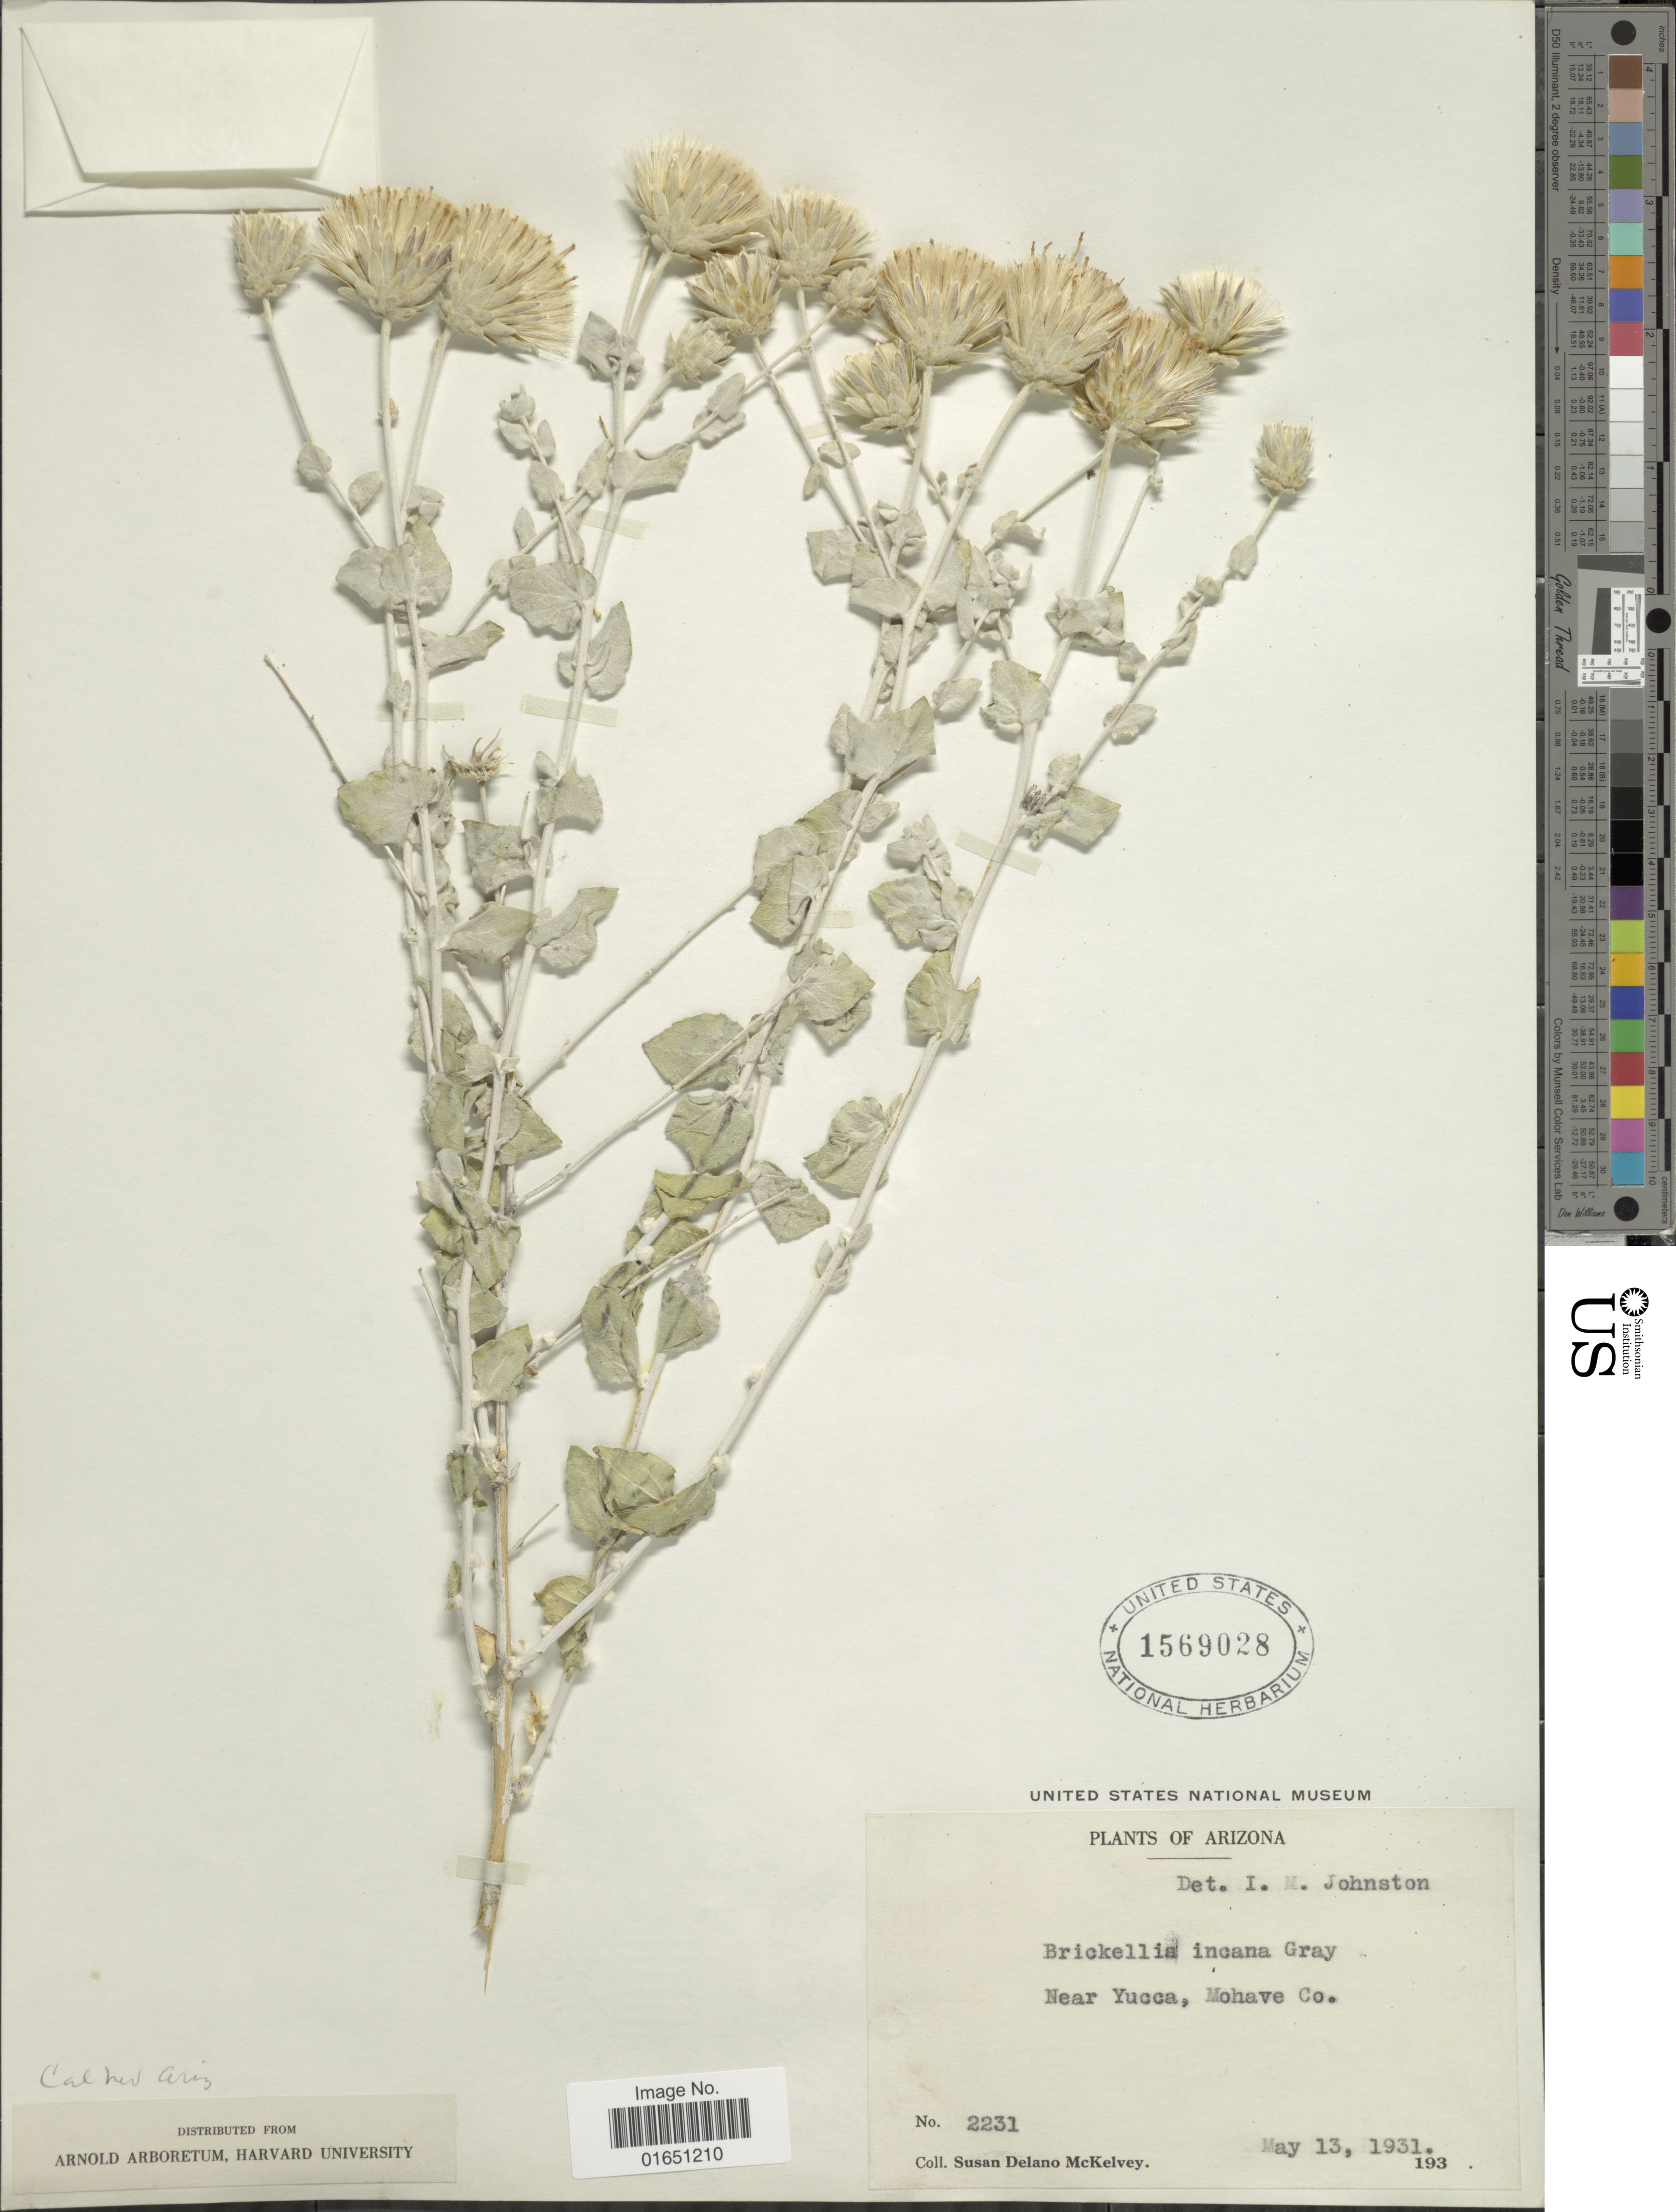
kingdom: Plantae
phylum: Tracheophyta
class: Magnoliopsida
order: Asterales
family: Asteraceae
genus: Brickellia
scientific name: Brickellia incana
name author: A. Gray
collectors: S. A. McKelvey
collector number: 2231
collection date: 1931-05-13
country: United States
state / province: Arizona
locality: Near Yucca, Mohave Co.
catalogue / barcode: US 1569028